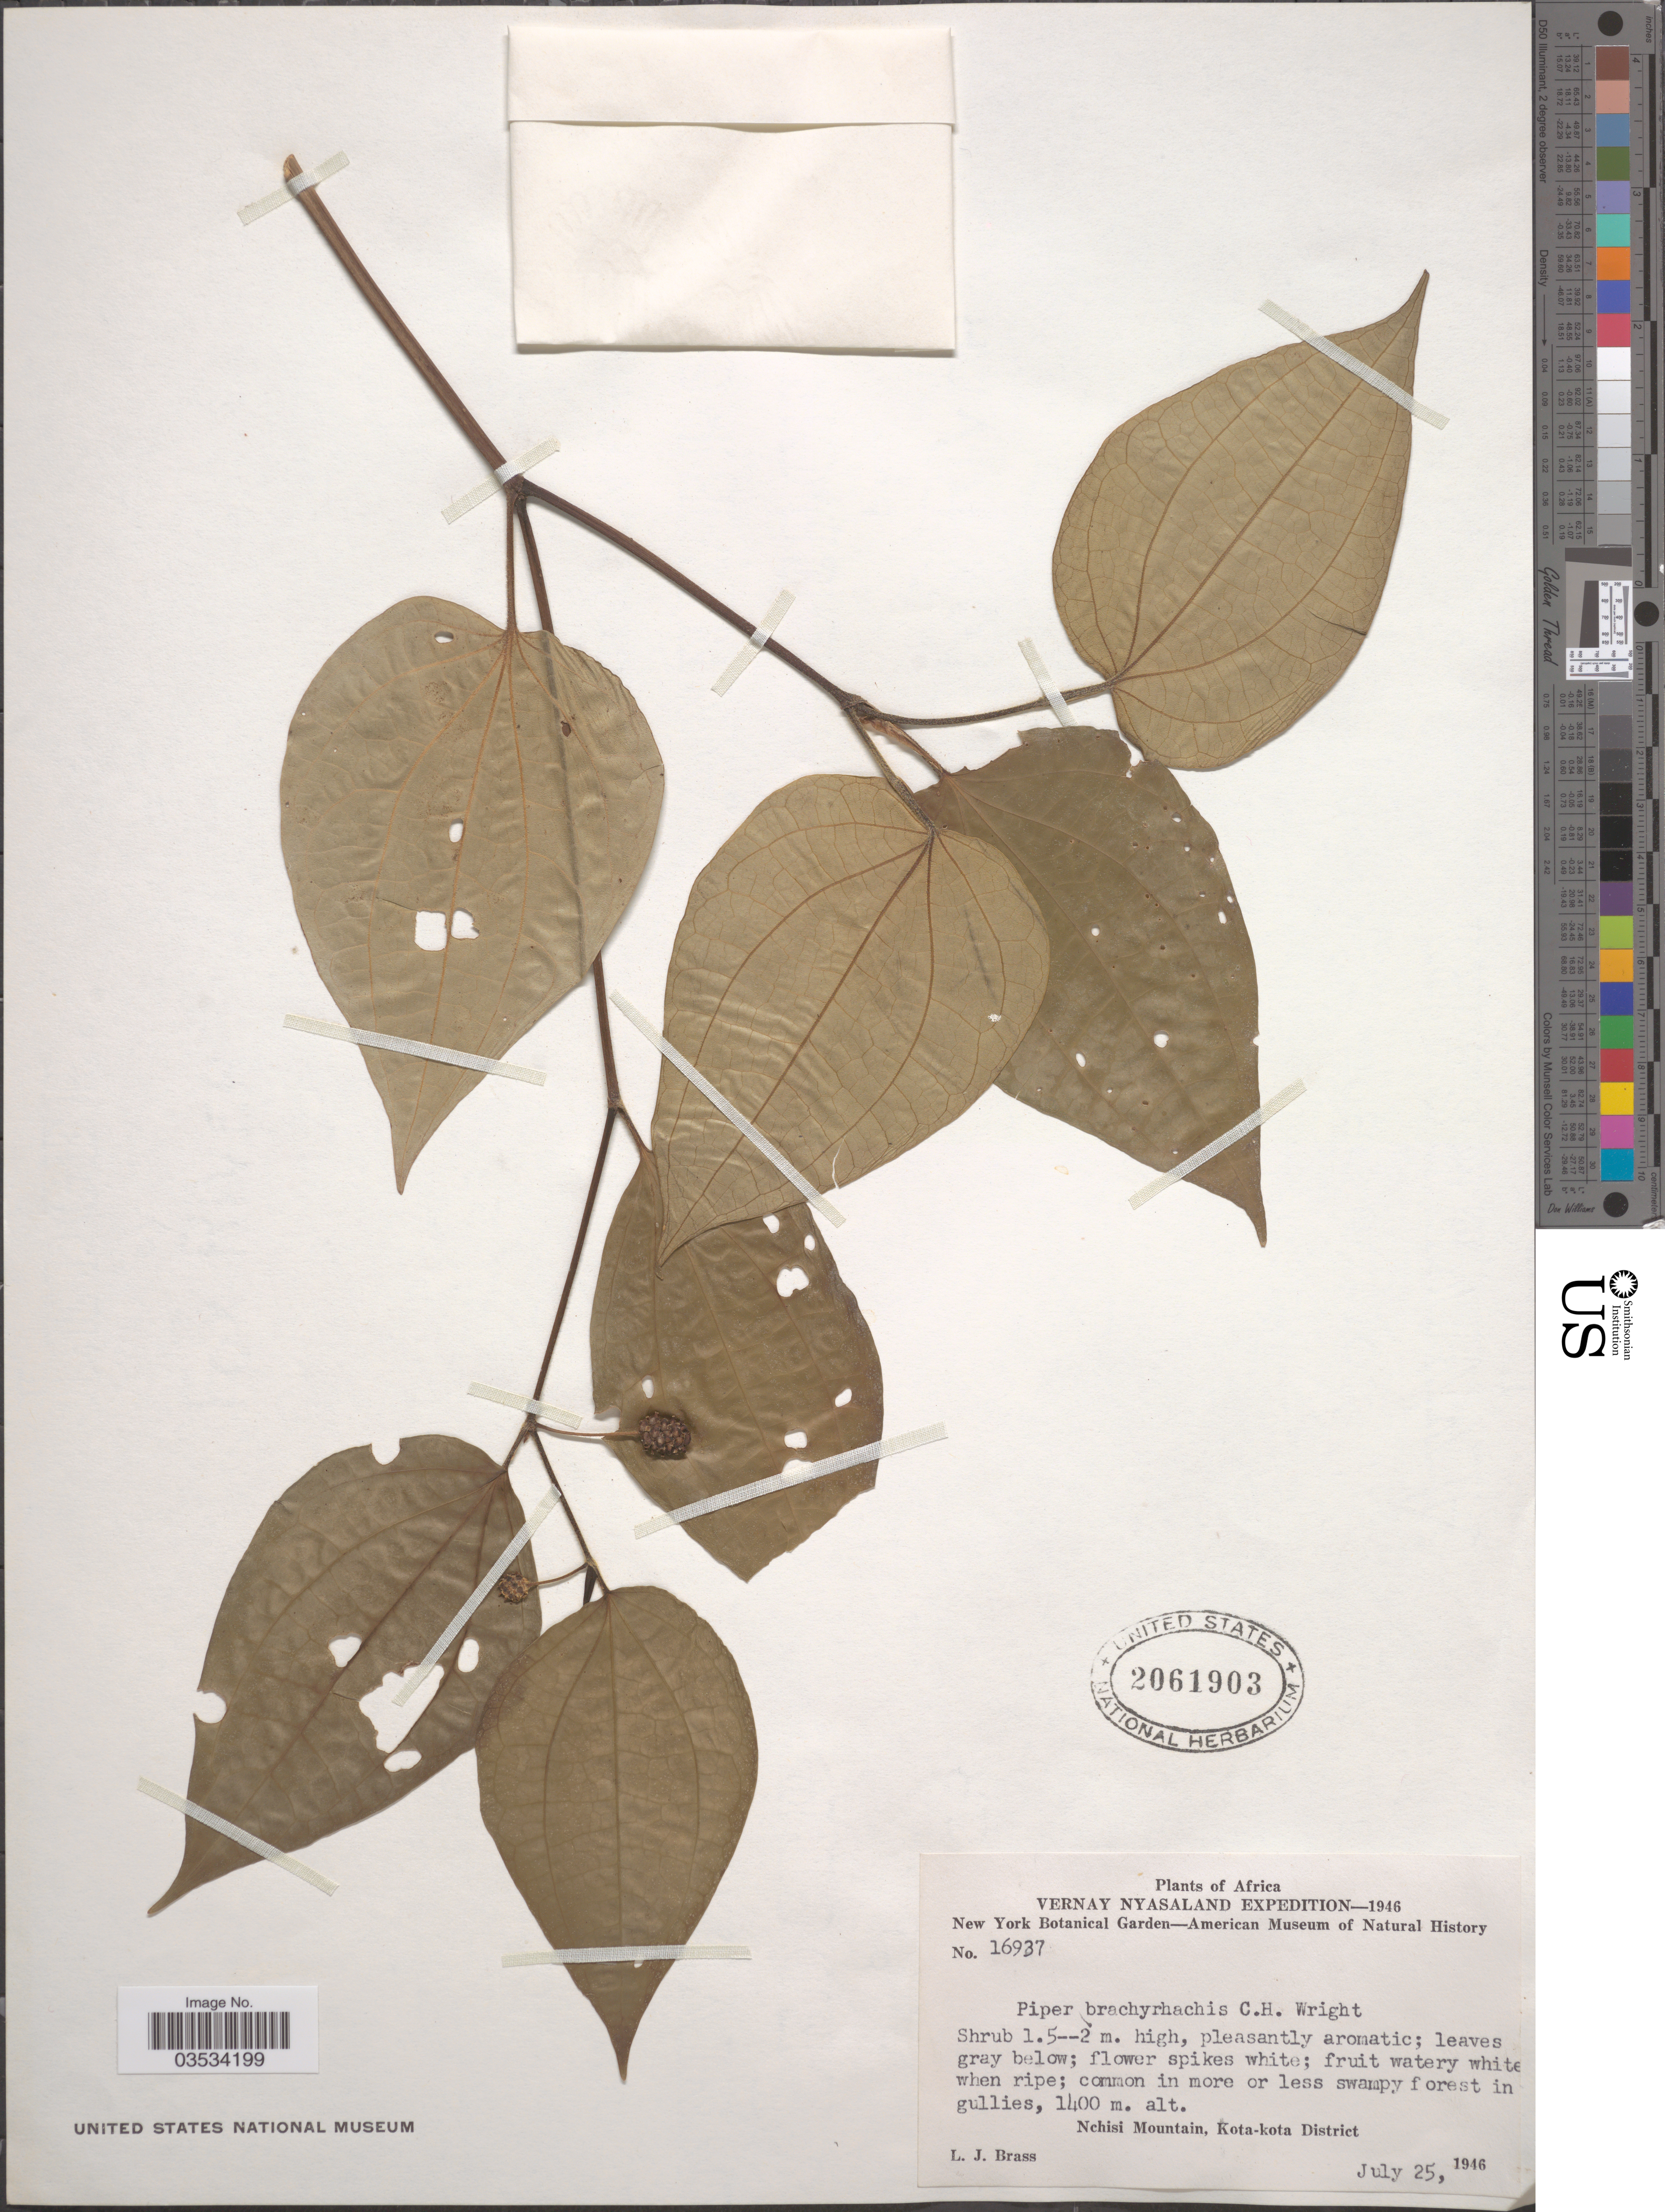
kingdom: Plantae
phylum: Tracheophyta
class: Magnoliopsida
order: Piperales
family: Piperaceae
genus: Piper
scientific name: Piper brachyrhachis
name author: C.H. Wright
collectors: L. J. Brass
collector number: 16937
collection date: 1946-07-25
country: Malawi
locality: Vernay Nyasaland. Nchisi Mountain, Kota-kota District.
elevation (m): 1400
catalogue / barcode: US 2061903